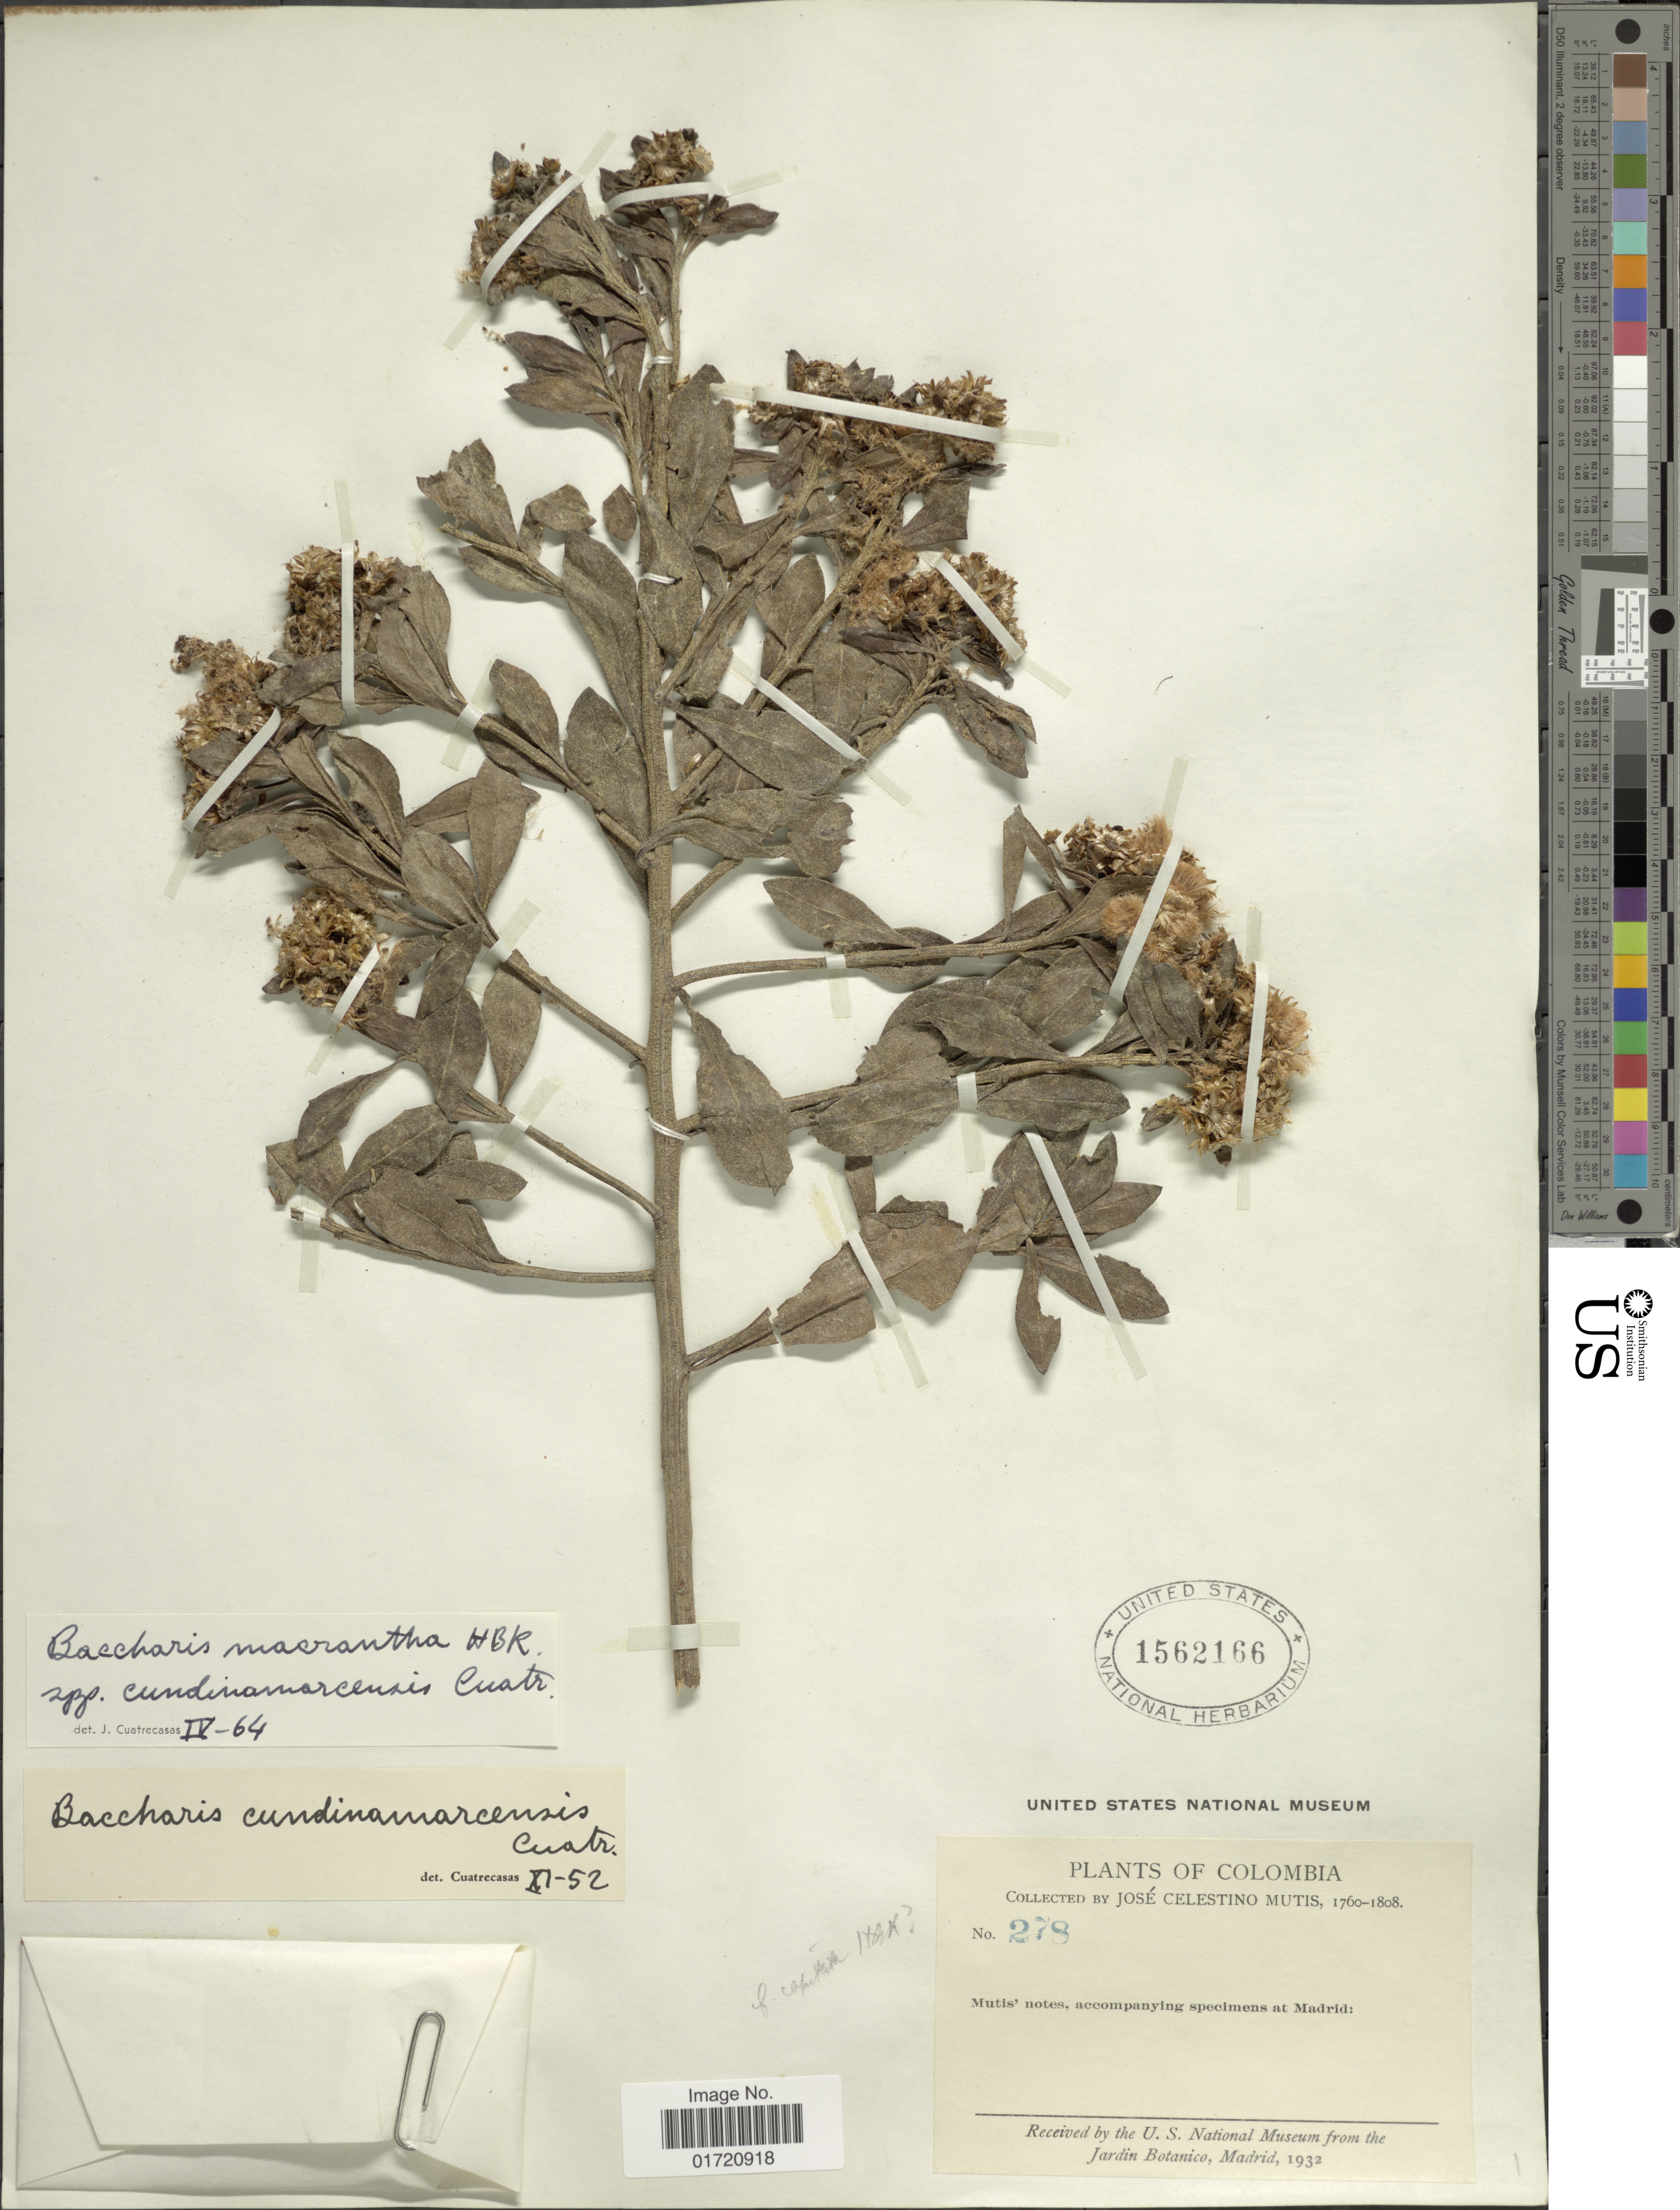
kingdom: Plantae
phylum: Tracheophyta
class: Magnoliopsida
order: Asterales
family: Asteraceae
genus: Baccharis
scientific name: Baccharis macrantha subsp. cundinamarcensis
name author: (Cuatrec.) Cuatrec.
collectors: J. C. B. Mutis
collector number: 278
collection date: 1760/1808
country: Colombia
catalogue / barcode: US 1562166